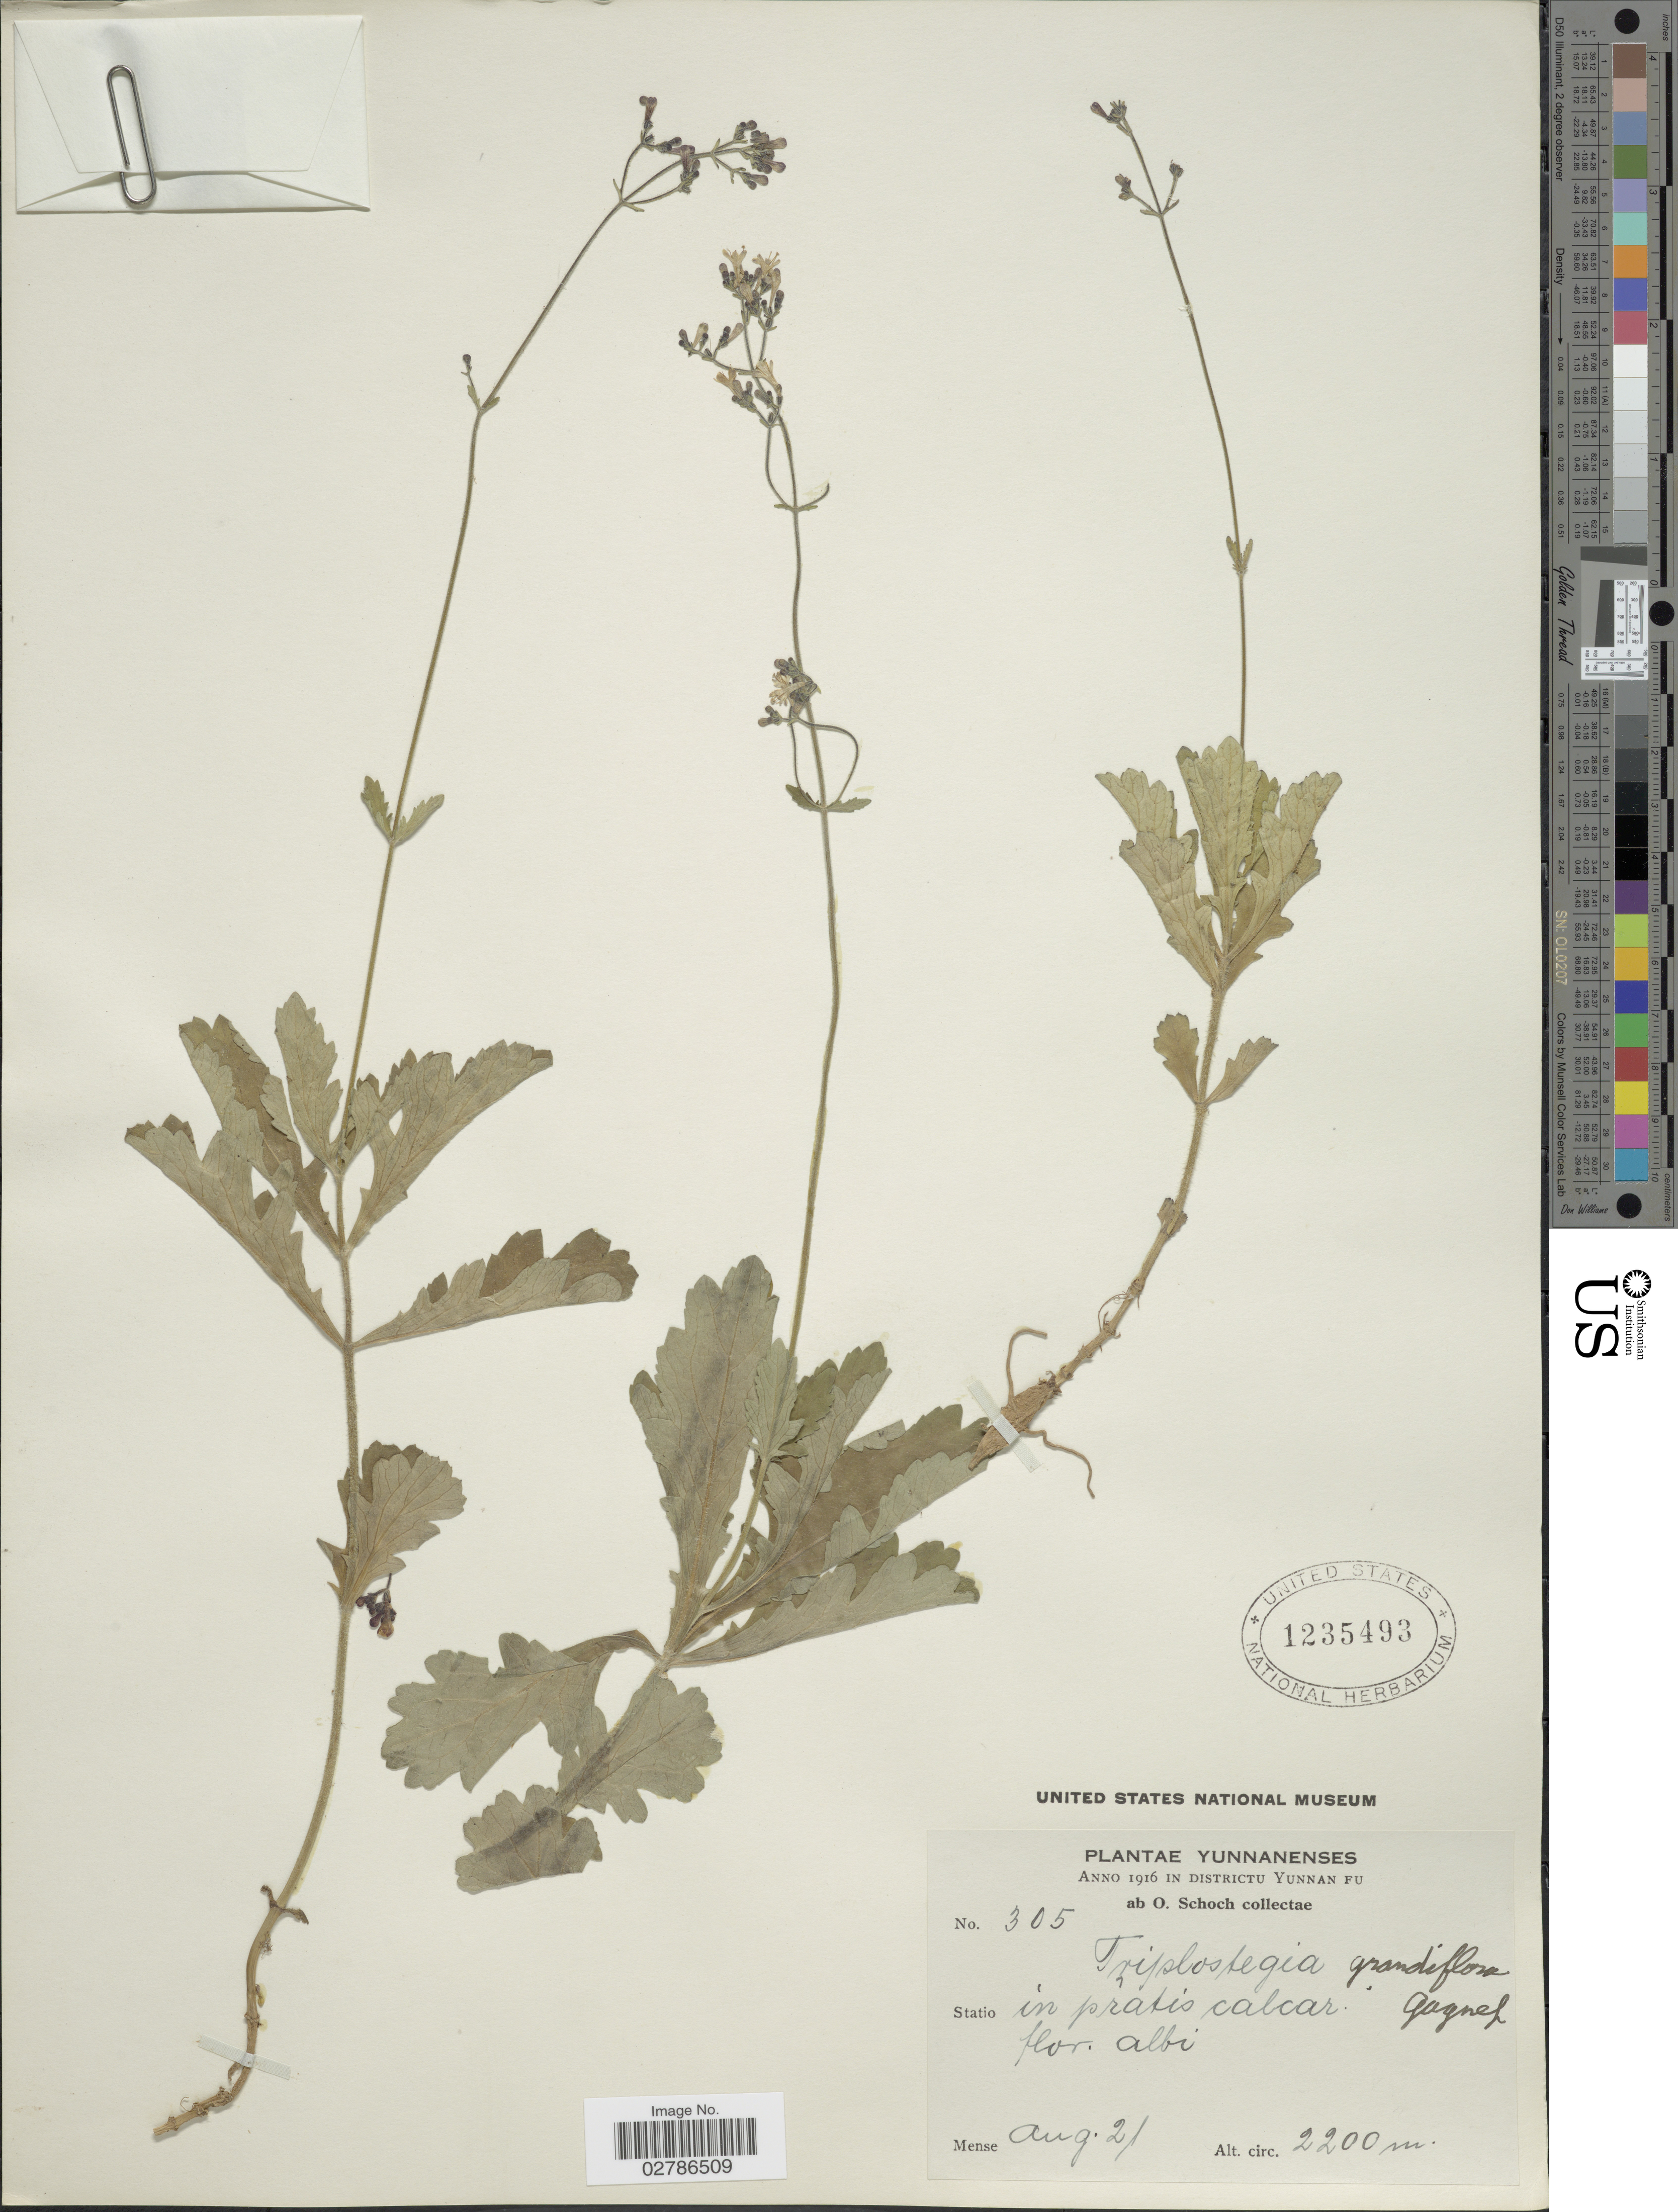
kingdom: Plantae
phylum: Tracheophyta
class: Magnoliopsida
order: Dipsacales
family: Caprifoliaceae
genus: Triplostegia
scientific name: Triplostegia grandiflora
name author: Gagnep.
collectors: O. Schoch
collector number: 305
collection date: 1916-08-21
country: China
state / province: Yunnan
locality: Districtu Yunnan, Statio in pratis calcar.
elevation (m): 2200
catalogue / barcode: US 1235493